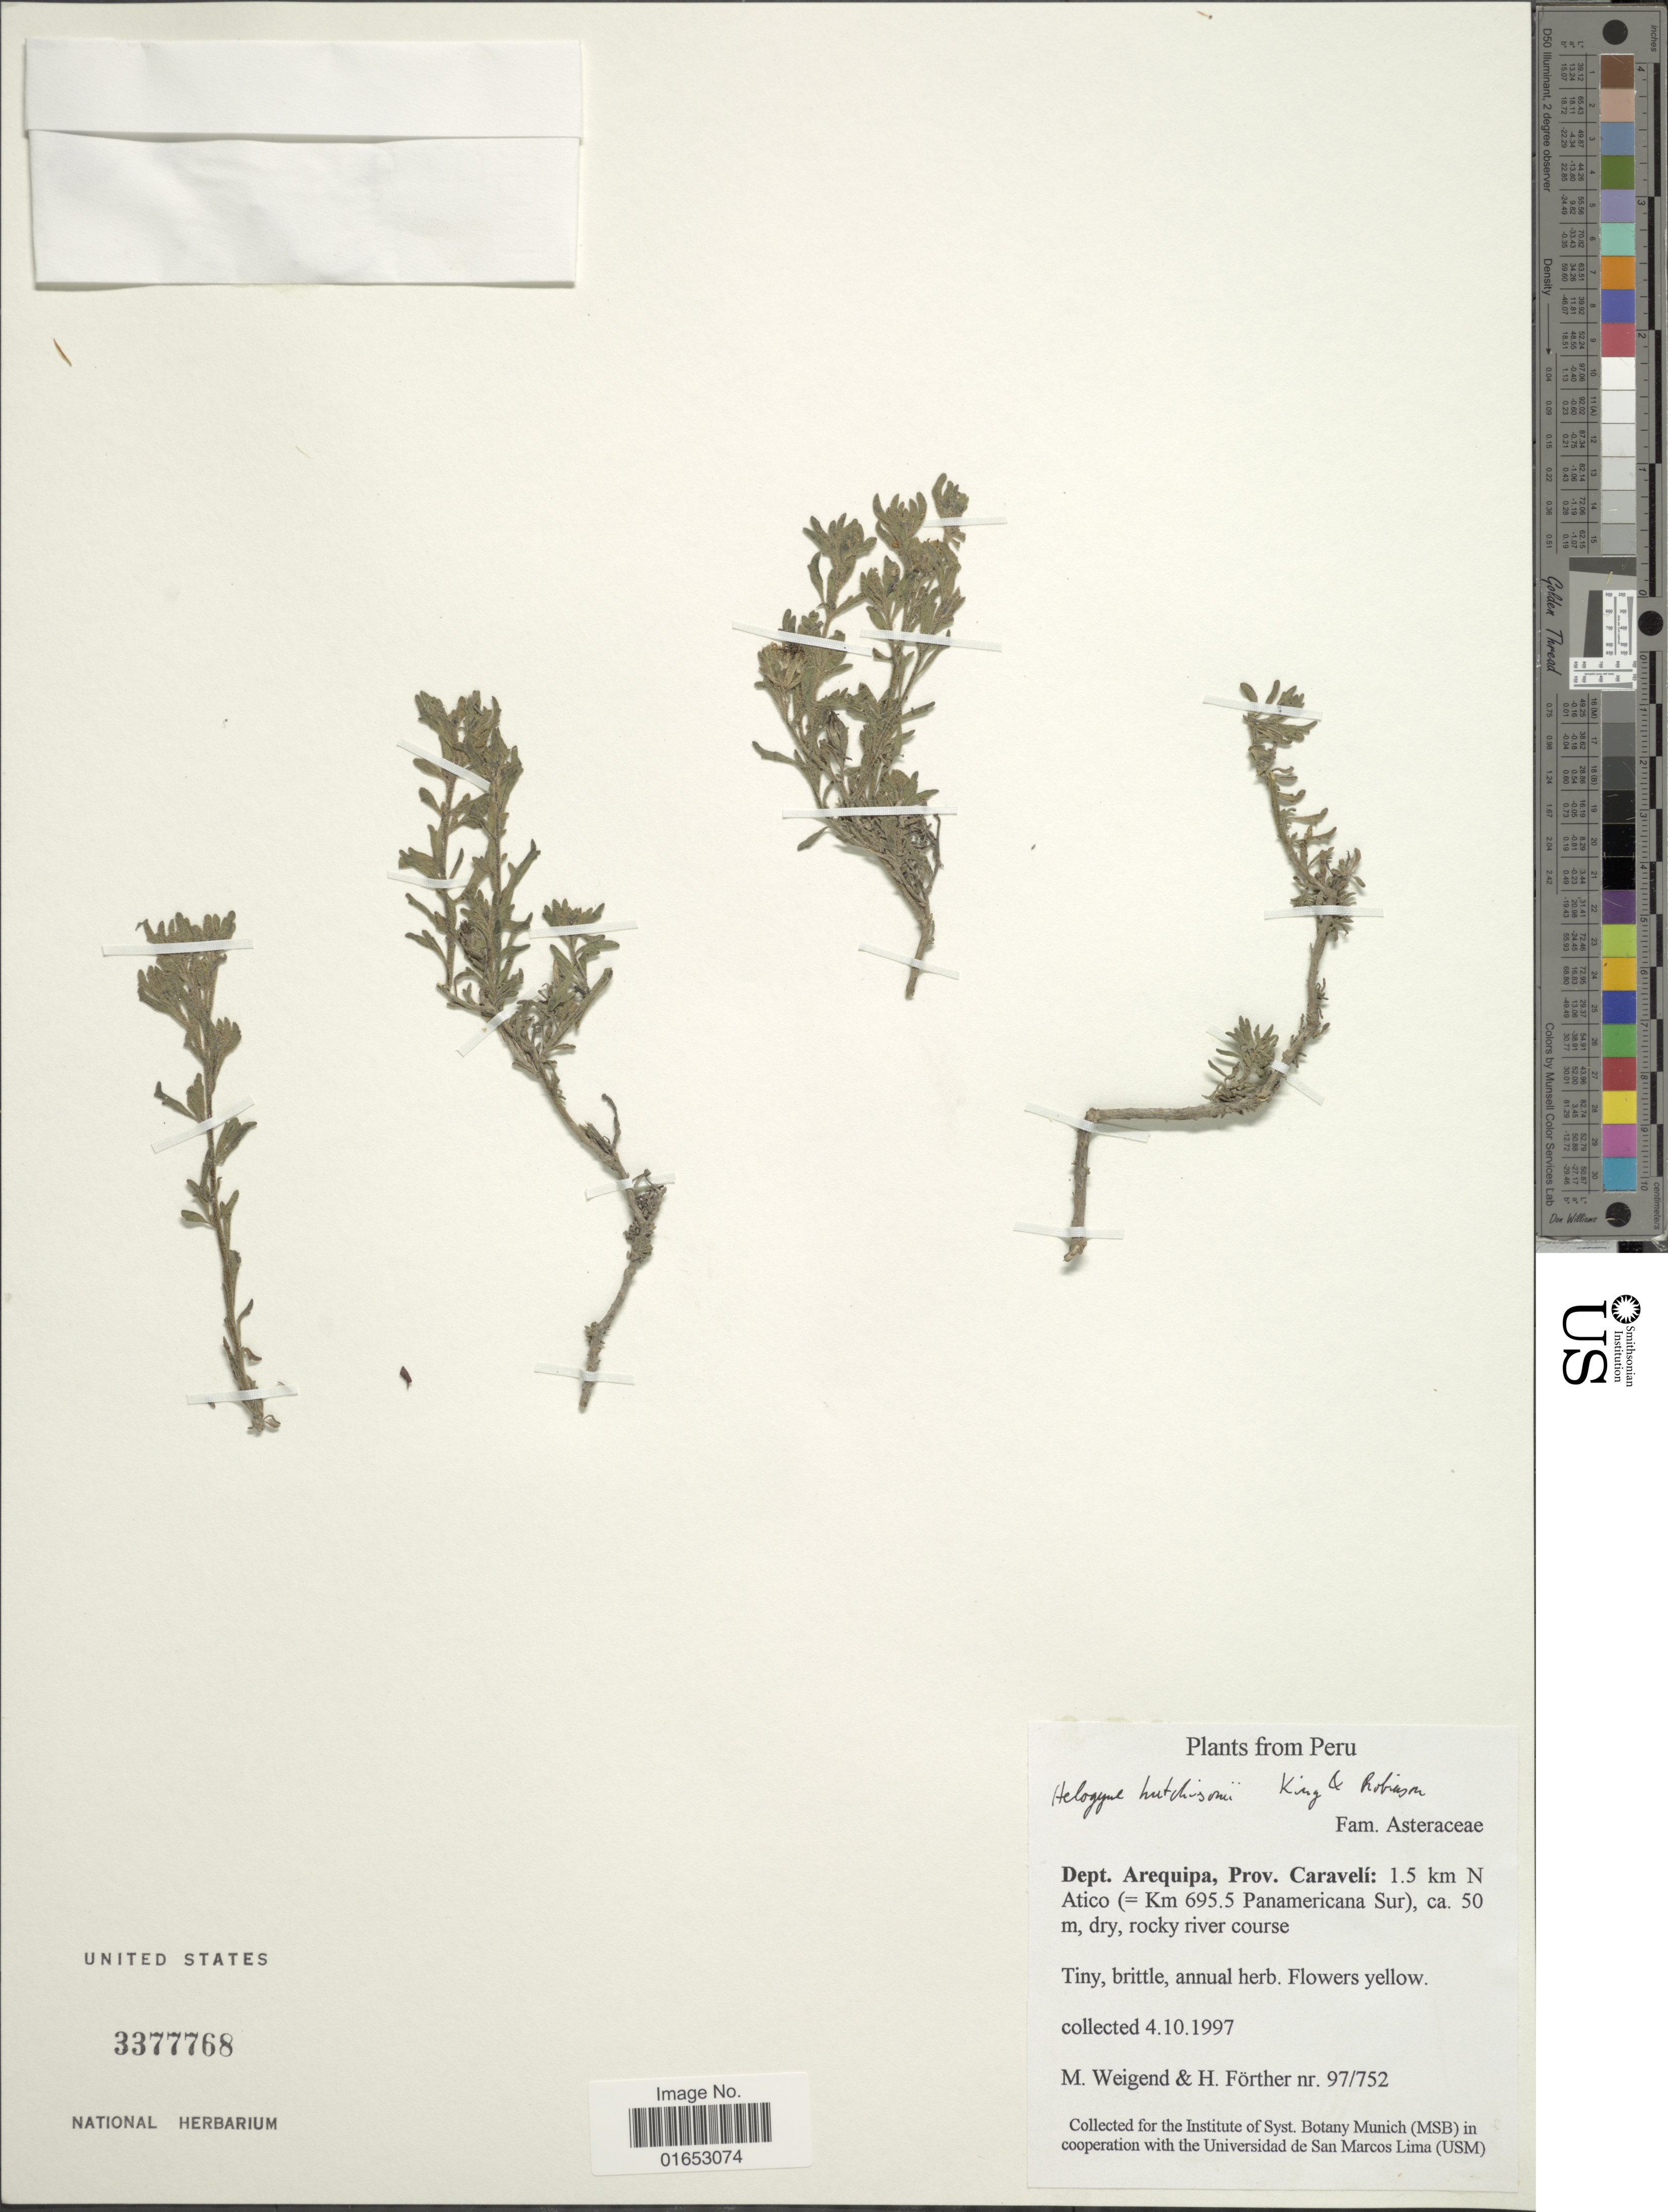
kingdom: Plantae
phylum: Tracheophyta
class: Magnoliopsida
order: Asterales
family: Asteraceae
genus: Helogyne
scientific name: Helogyne hutchisonii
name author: R.M. King & H. Rob.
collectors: M. Weigend & H. Förther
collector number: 97/752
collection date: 1997-10-04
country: Peru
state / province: Arequipa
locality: Prov. Caraveli: 1.5 km N Atico (=Km 695.5 Panamerican Sur), dry, rocky river course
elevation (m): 50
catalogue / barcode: US 3377768